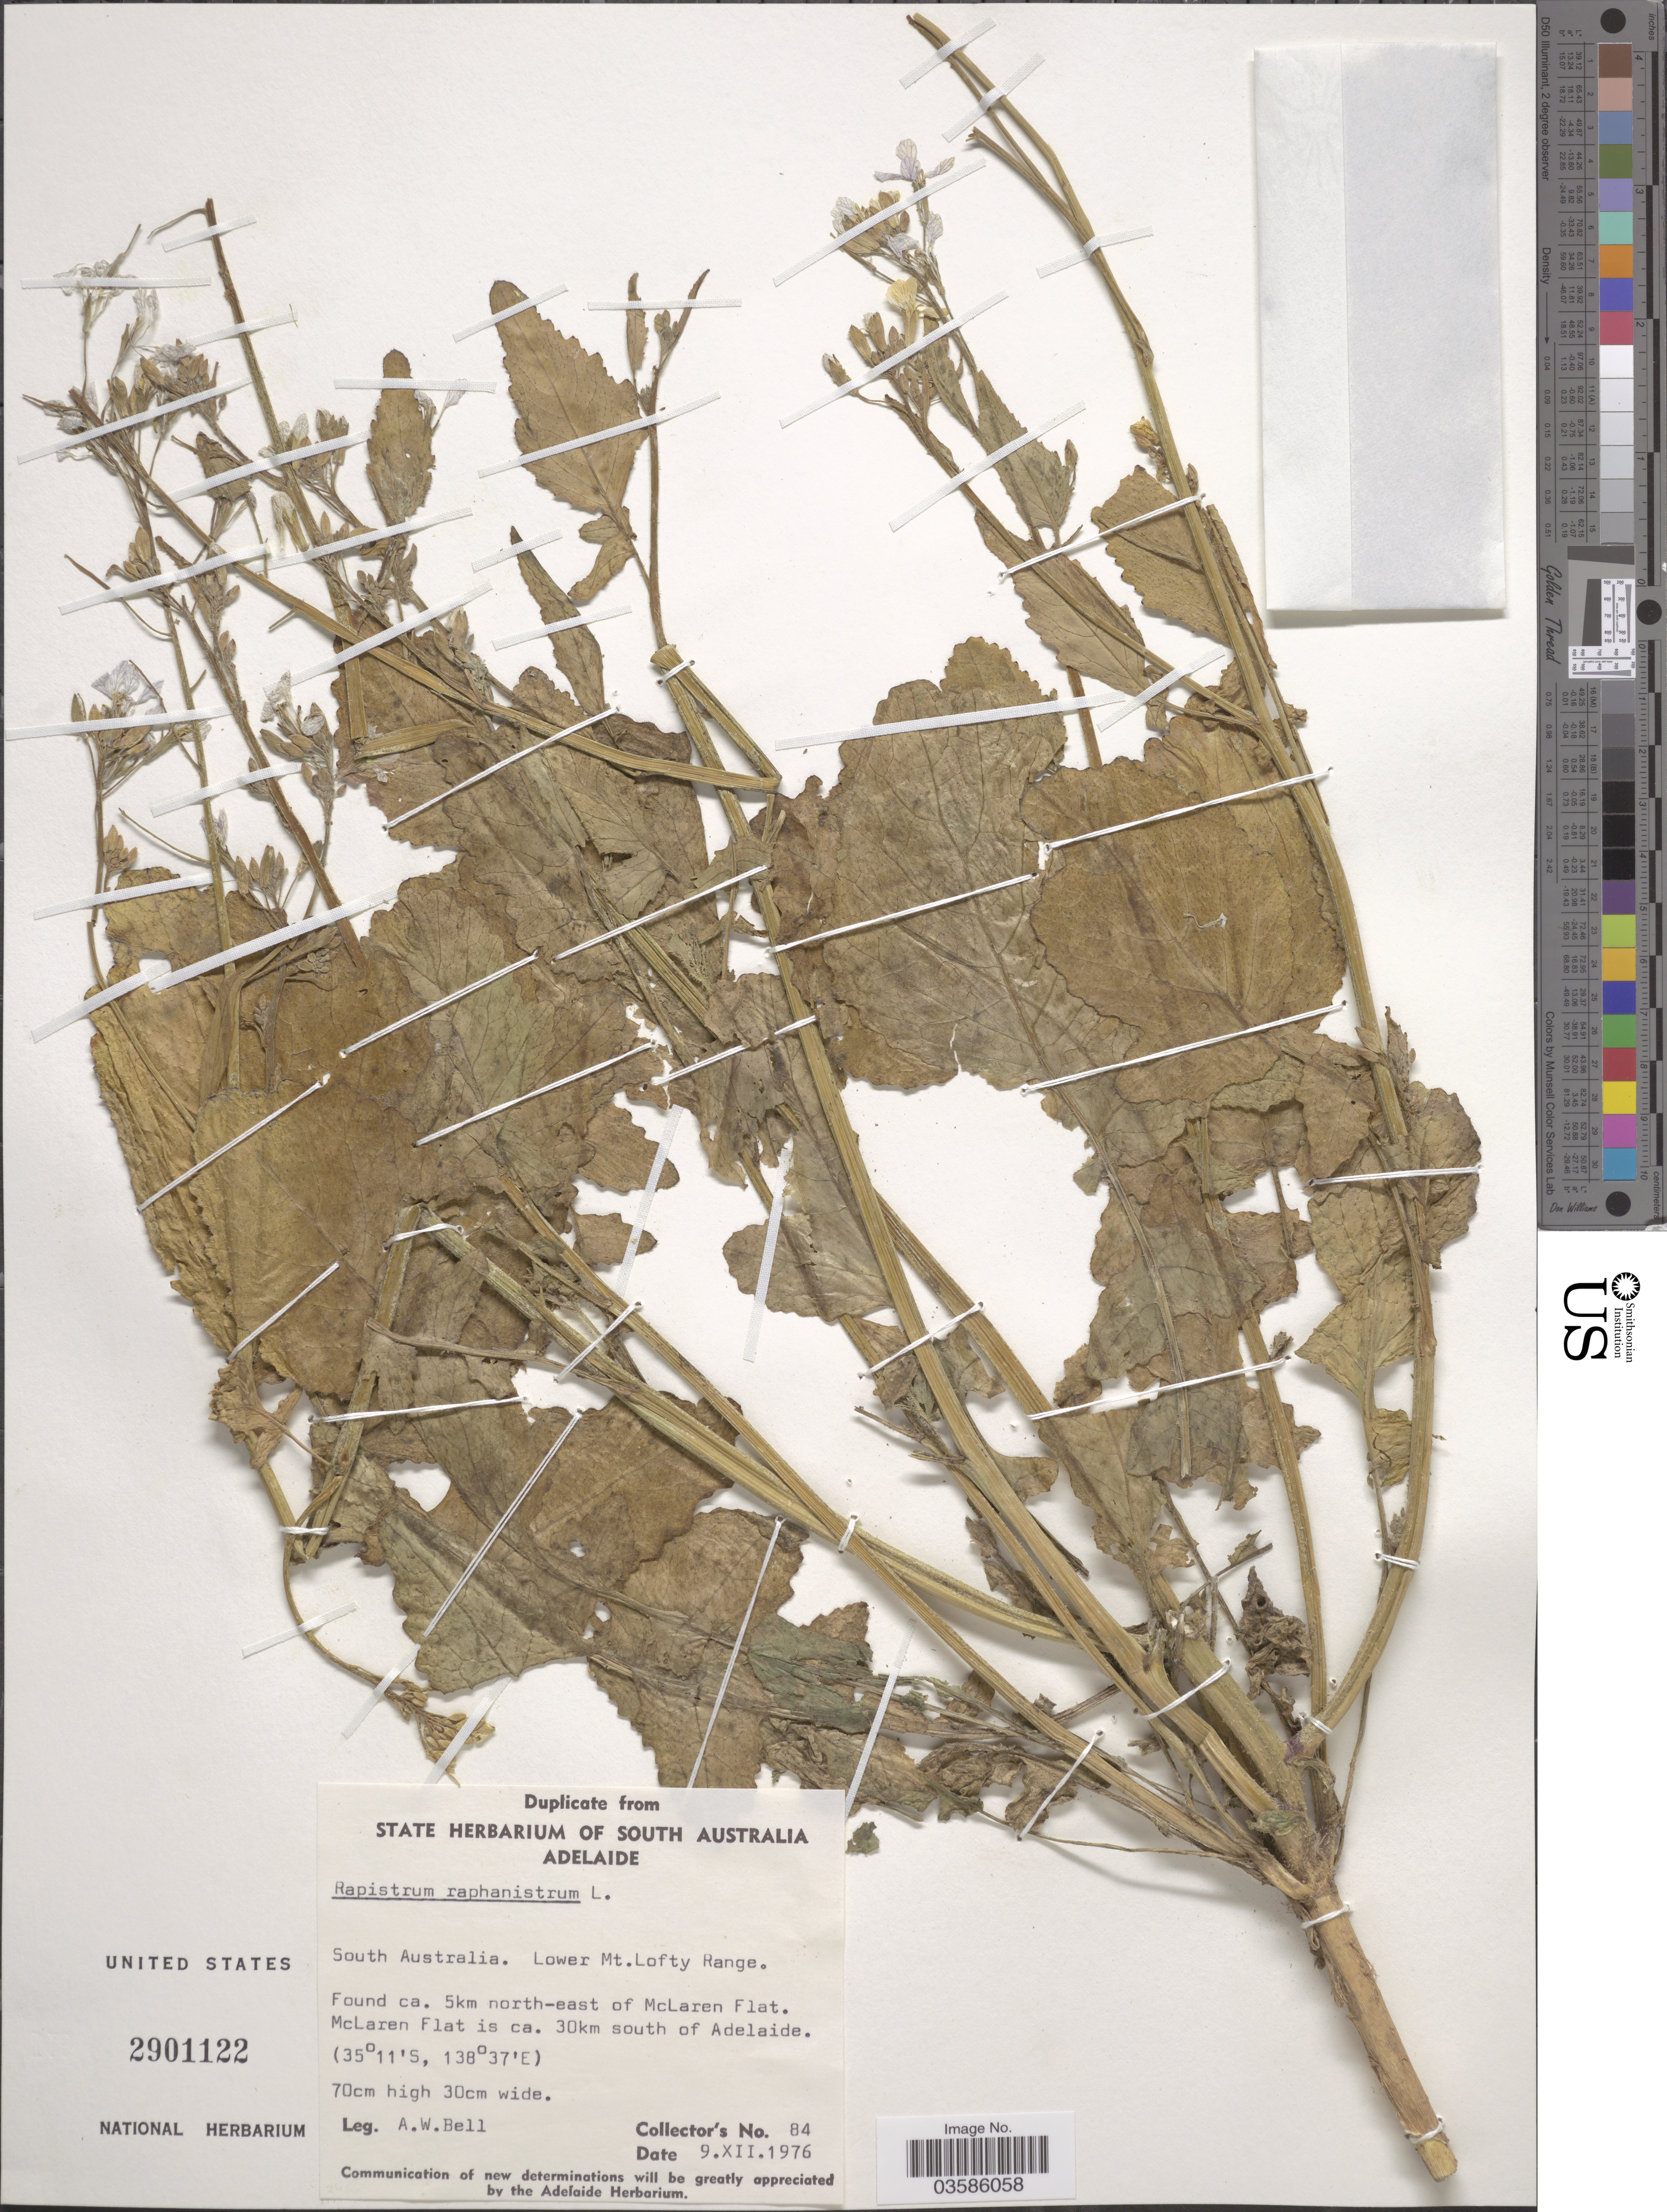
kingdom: Plantae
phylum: Tracheophyta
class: Magnoliopsida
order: Brassicales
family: Brassicaceae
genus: Rapistrum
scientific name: Rapistrum raphanistrum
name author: Crantz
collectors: A. Bell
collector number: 84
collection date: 1976-12-09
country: Australia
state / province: South Australia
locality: Lower Mt. Lofty Range. Found ca. 5km north-east of McLaren Flat. McLaren Flat is ca. 30km south of Adelaide.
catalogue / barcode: US 2901122